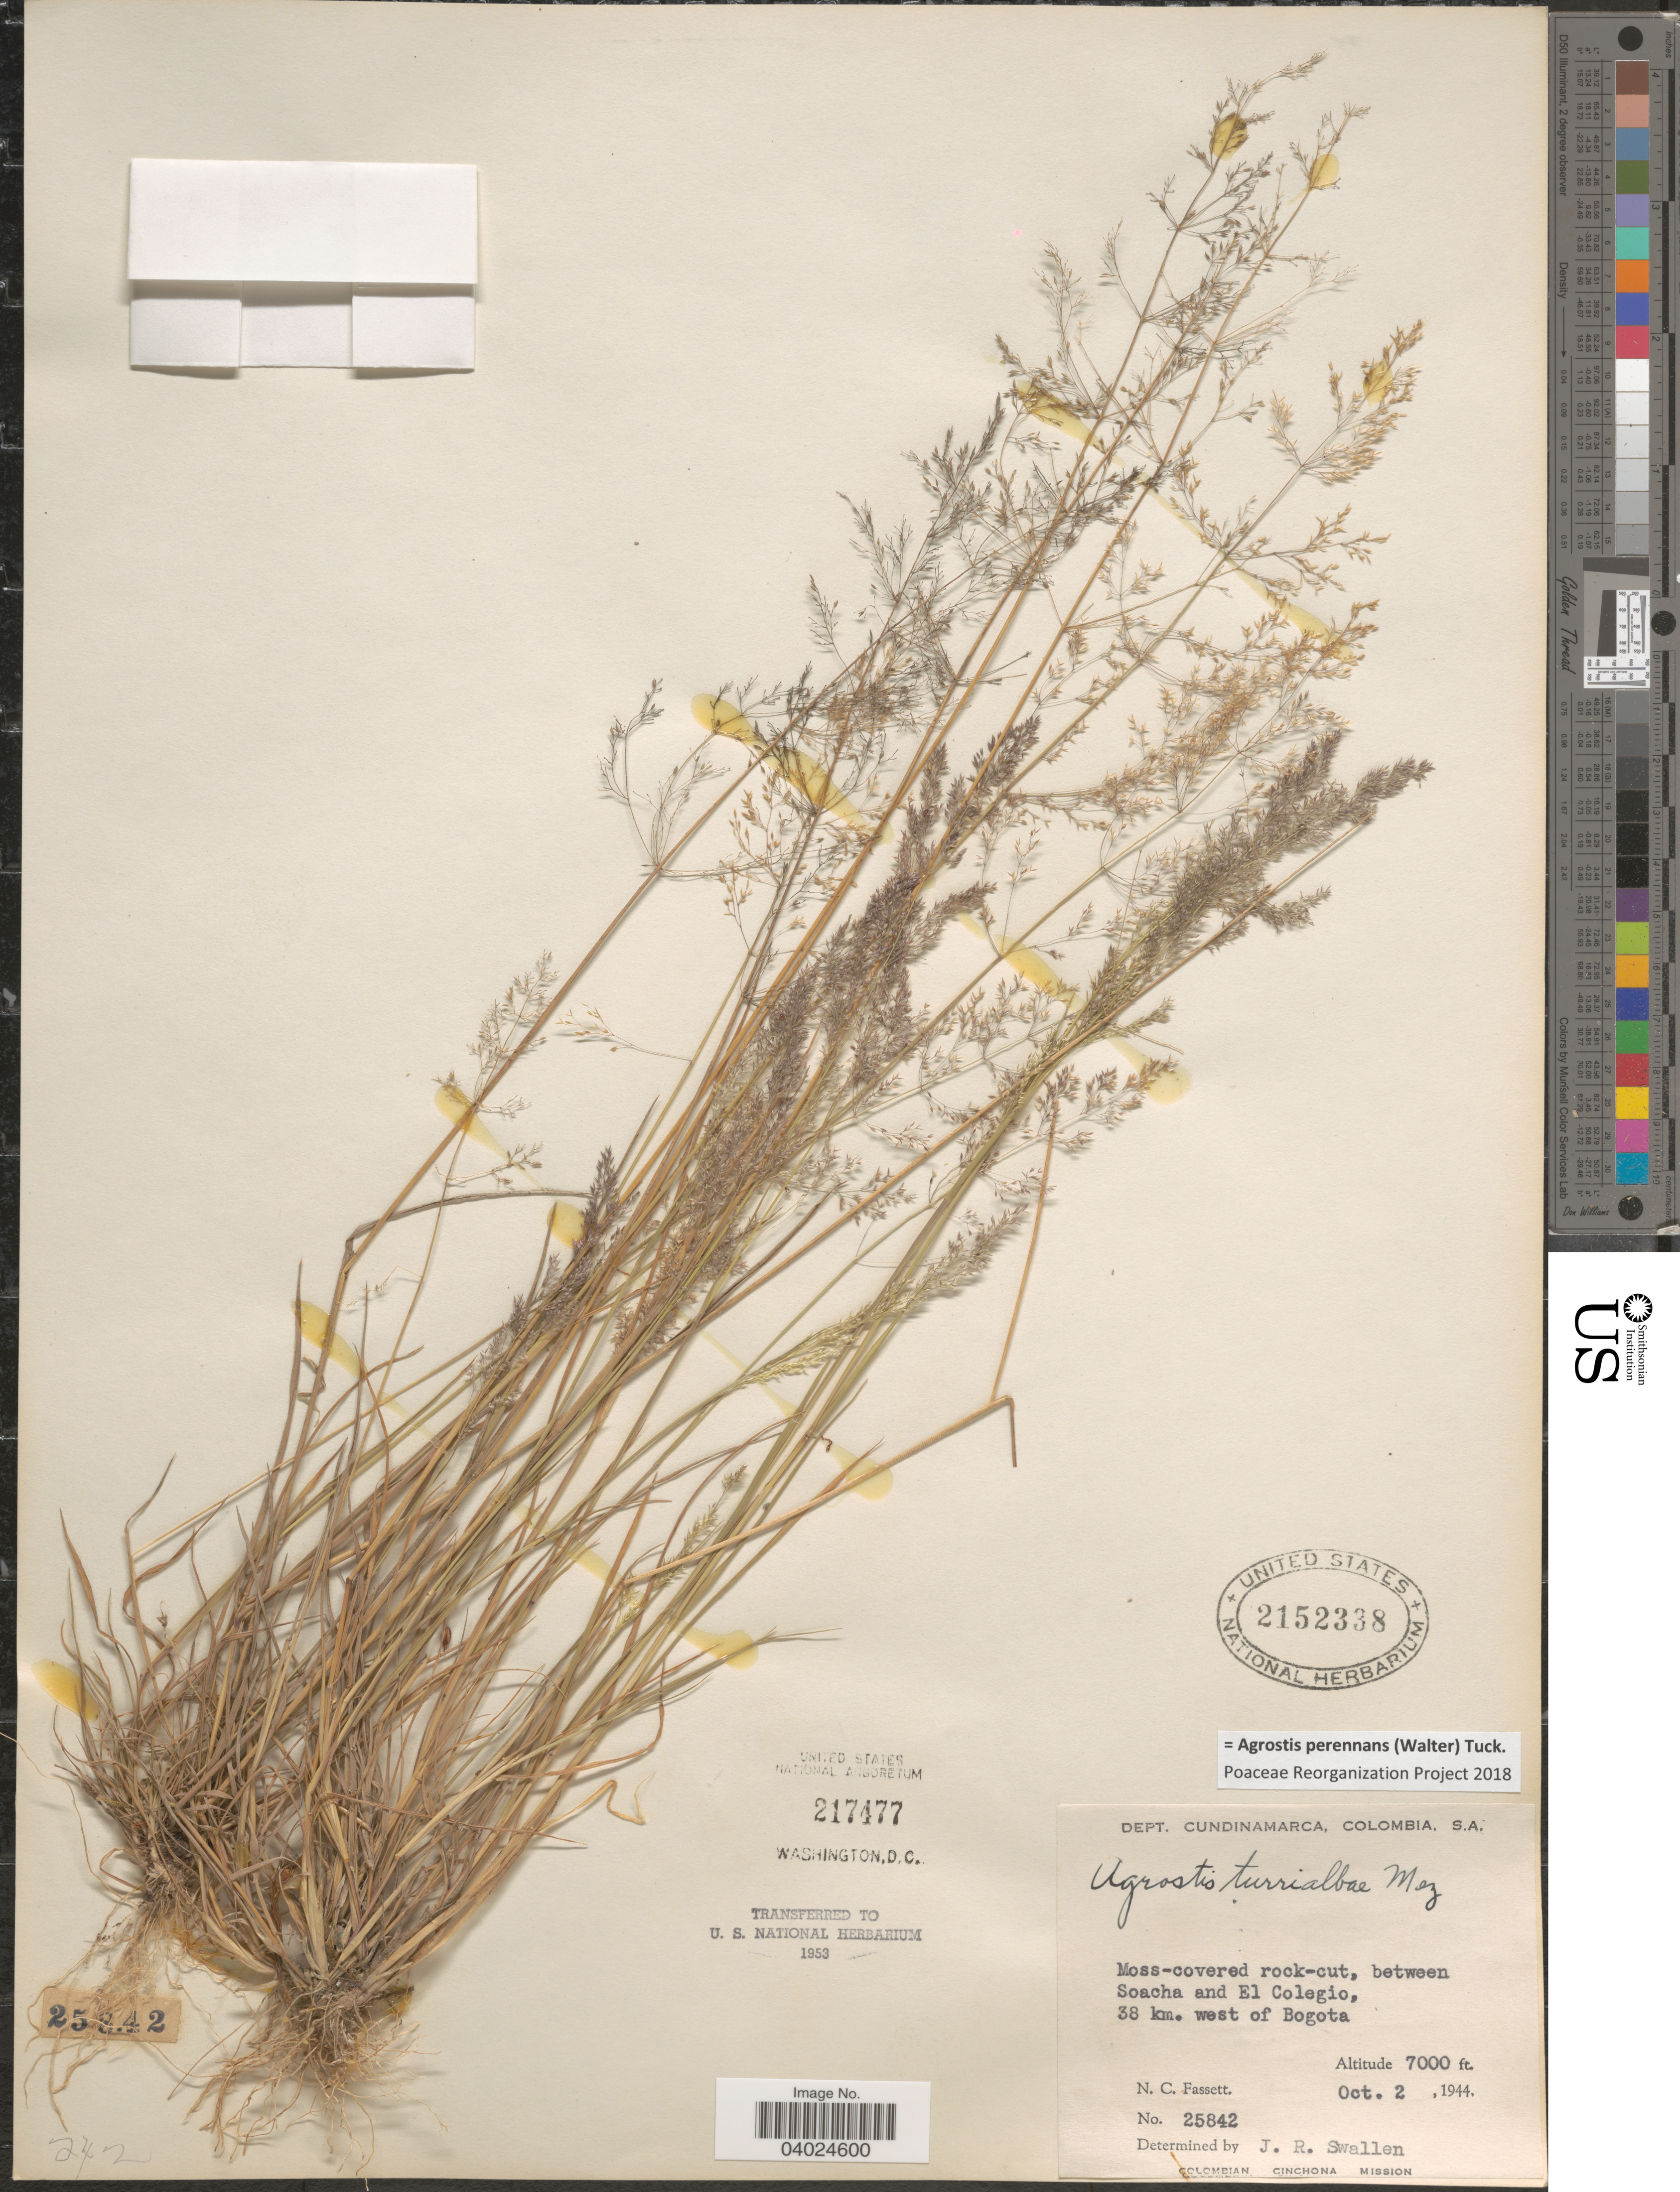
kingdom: Plantae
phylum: Tracheophyta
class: Liliopsida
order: Poales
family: Poaceae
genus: Agrostis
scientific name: Agrostis perennans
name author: (Walter) Tuck.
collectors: N. C. Fassett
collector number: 25842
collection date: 1944-10-02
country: Colombia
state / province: Cundinamarca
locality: Dept. Cundinamarca. Moss-covered rock-out, between Soacha and El Colegio, 38 km. west of Bogota.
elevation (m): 2134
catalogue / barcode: US 2152338